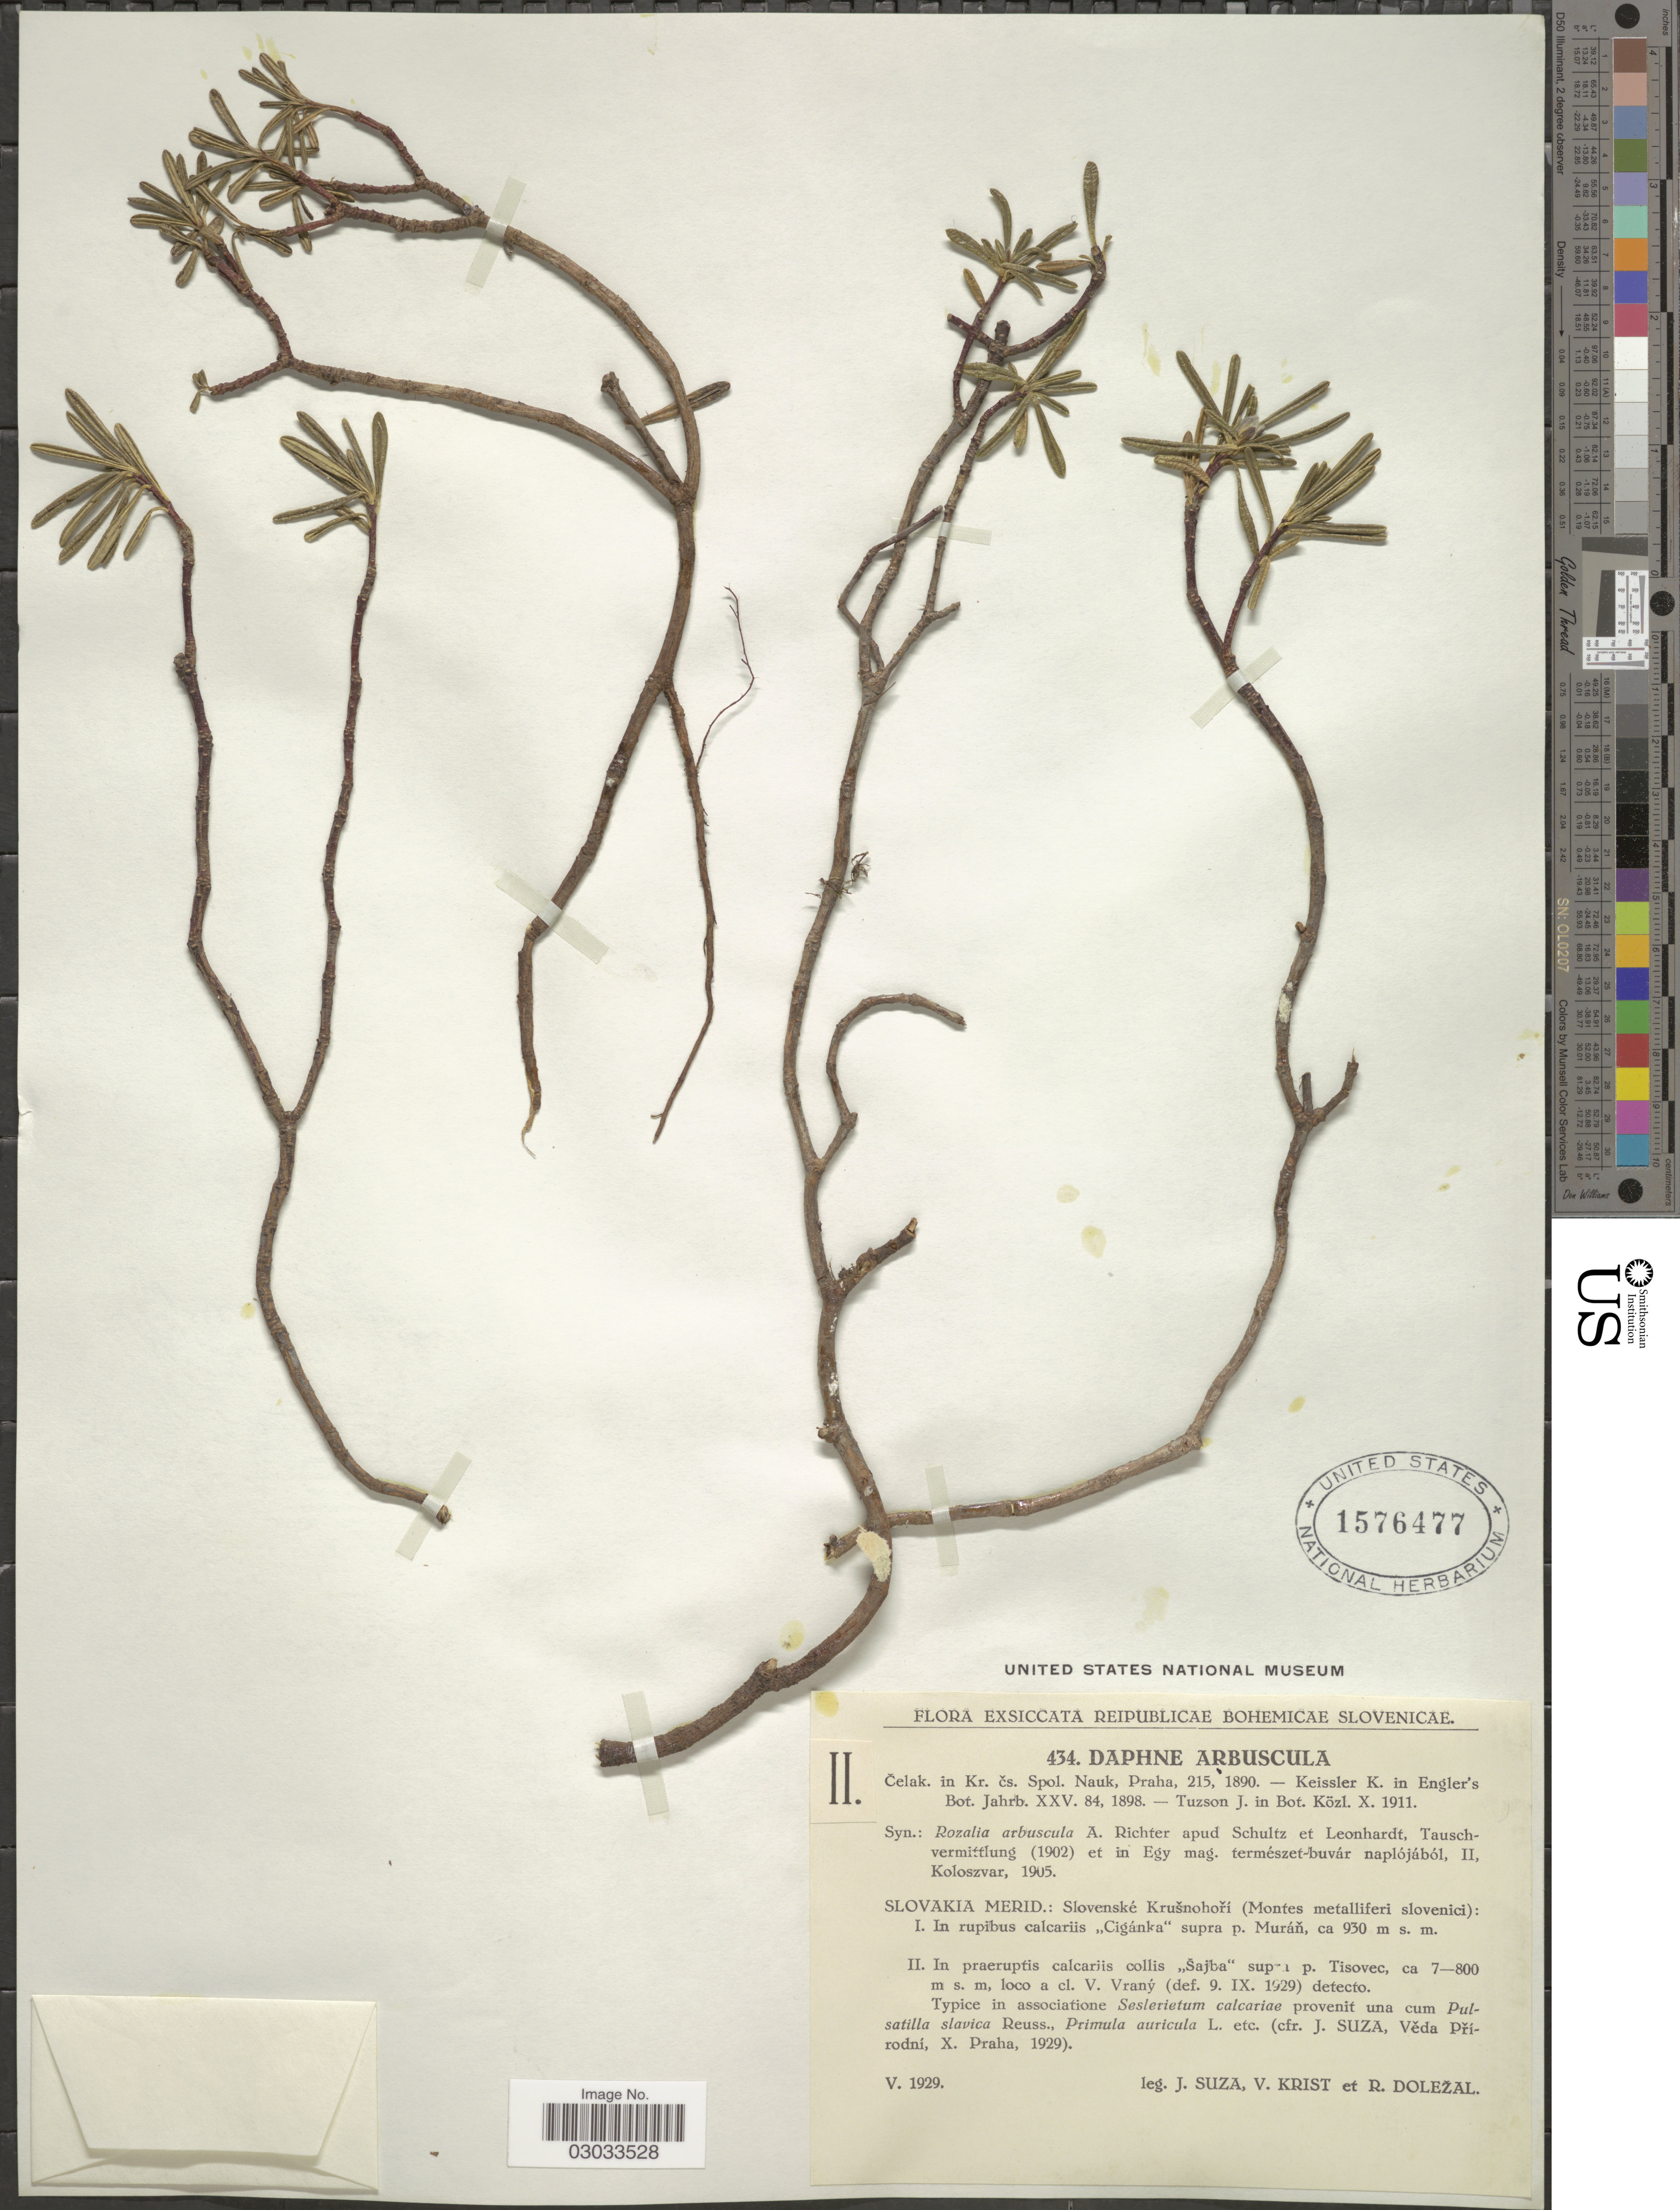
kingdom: Plantae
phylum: Tracheophyta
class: Magnoliopsida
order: Malvales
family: Thymelaeaceae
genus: Daphne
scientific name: Daphne arbuscula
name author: Čelak.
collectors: J. Suza, V. Krist & R. Dolezal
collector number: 434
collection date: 1929-05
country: Slovakia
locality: Reipublicae Bohemicae Slovenicae. Slovakia Merid.: Slovenské Krusnohori (Montes metalliferi slovenici): In praeruptis calcariis collis "Sajba" supra [interpreted] p. Tisovec, loco a cl. V. Vraný detecto.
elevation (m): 700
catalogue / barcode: US 1576477